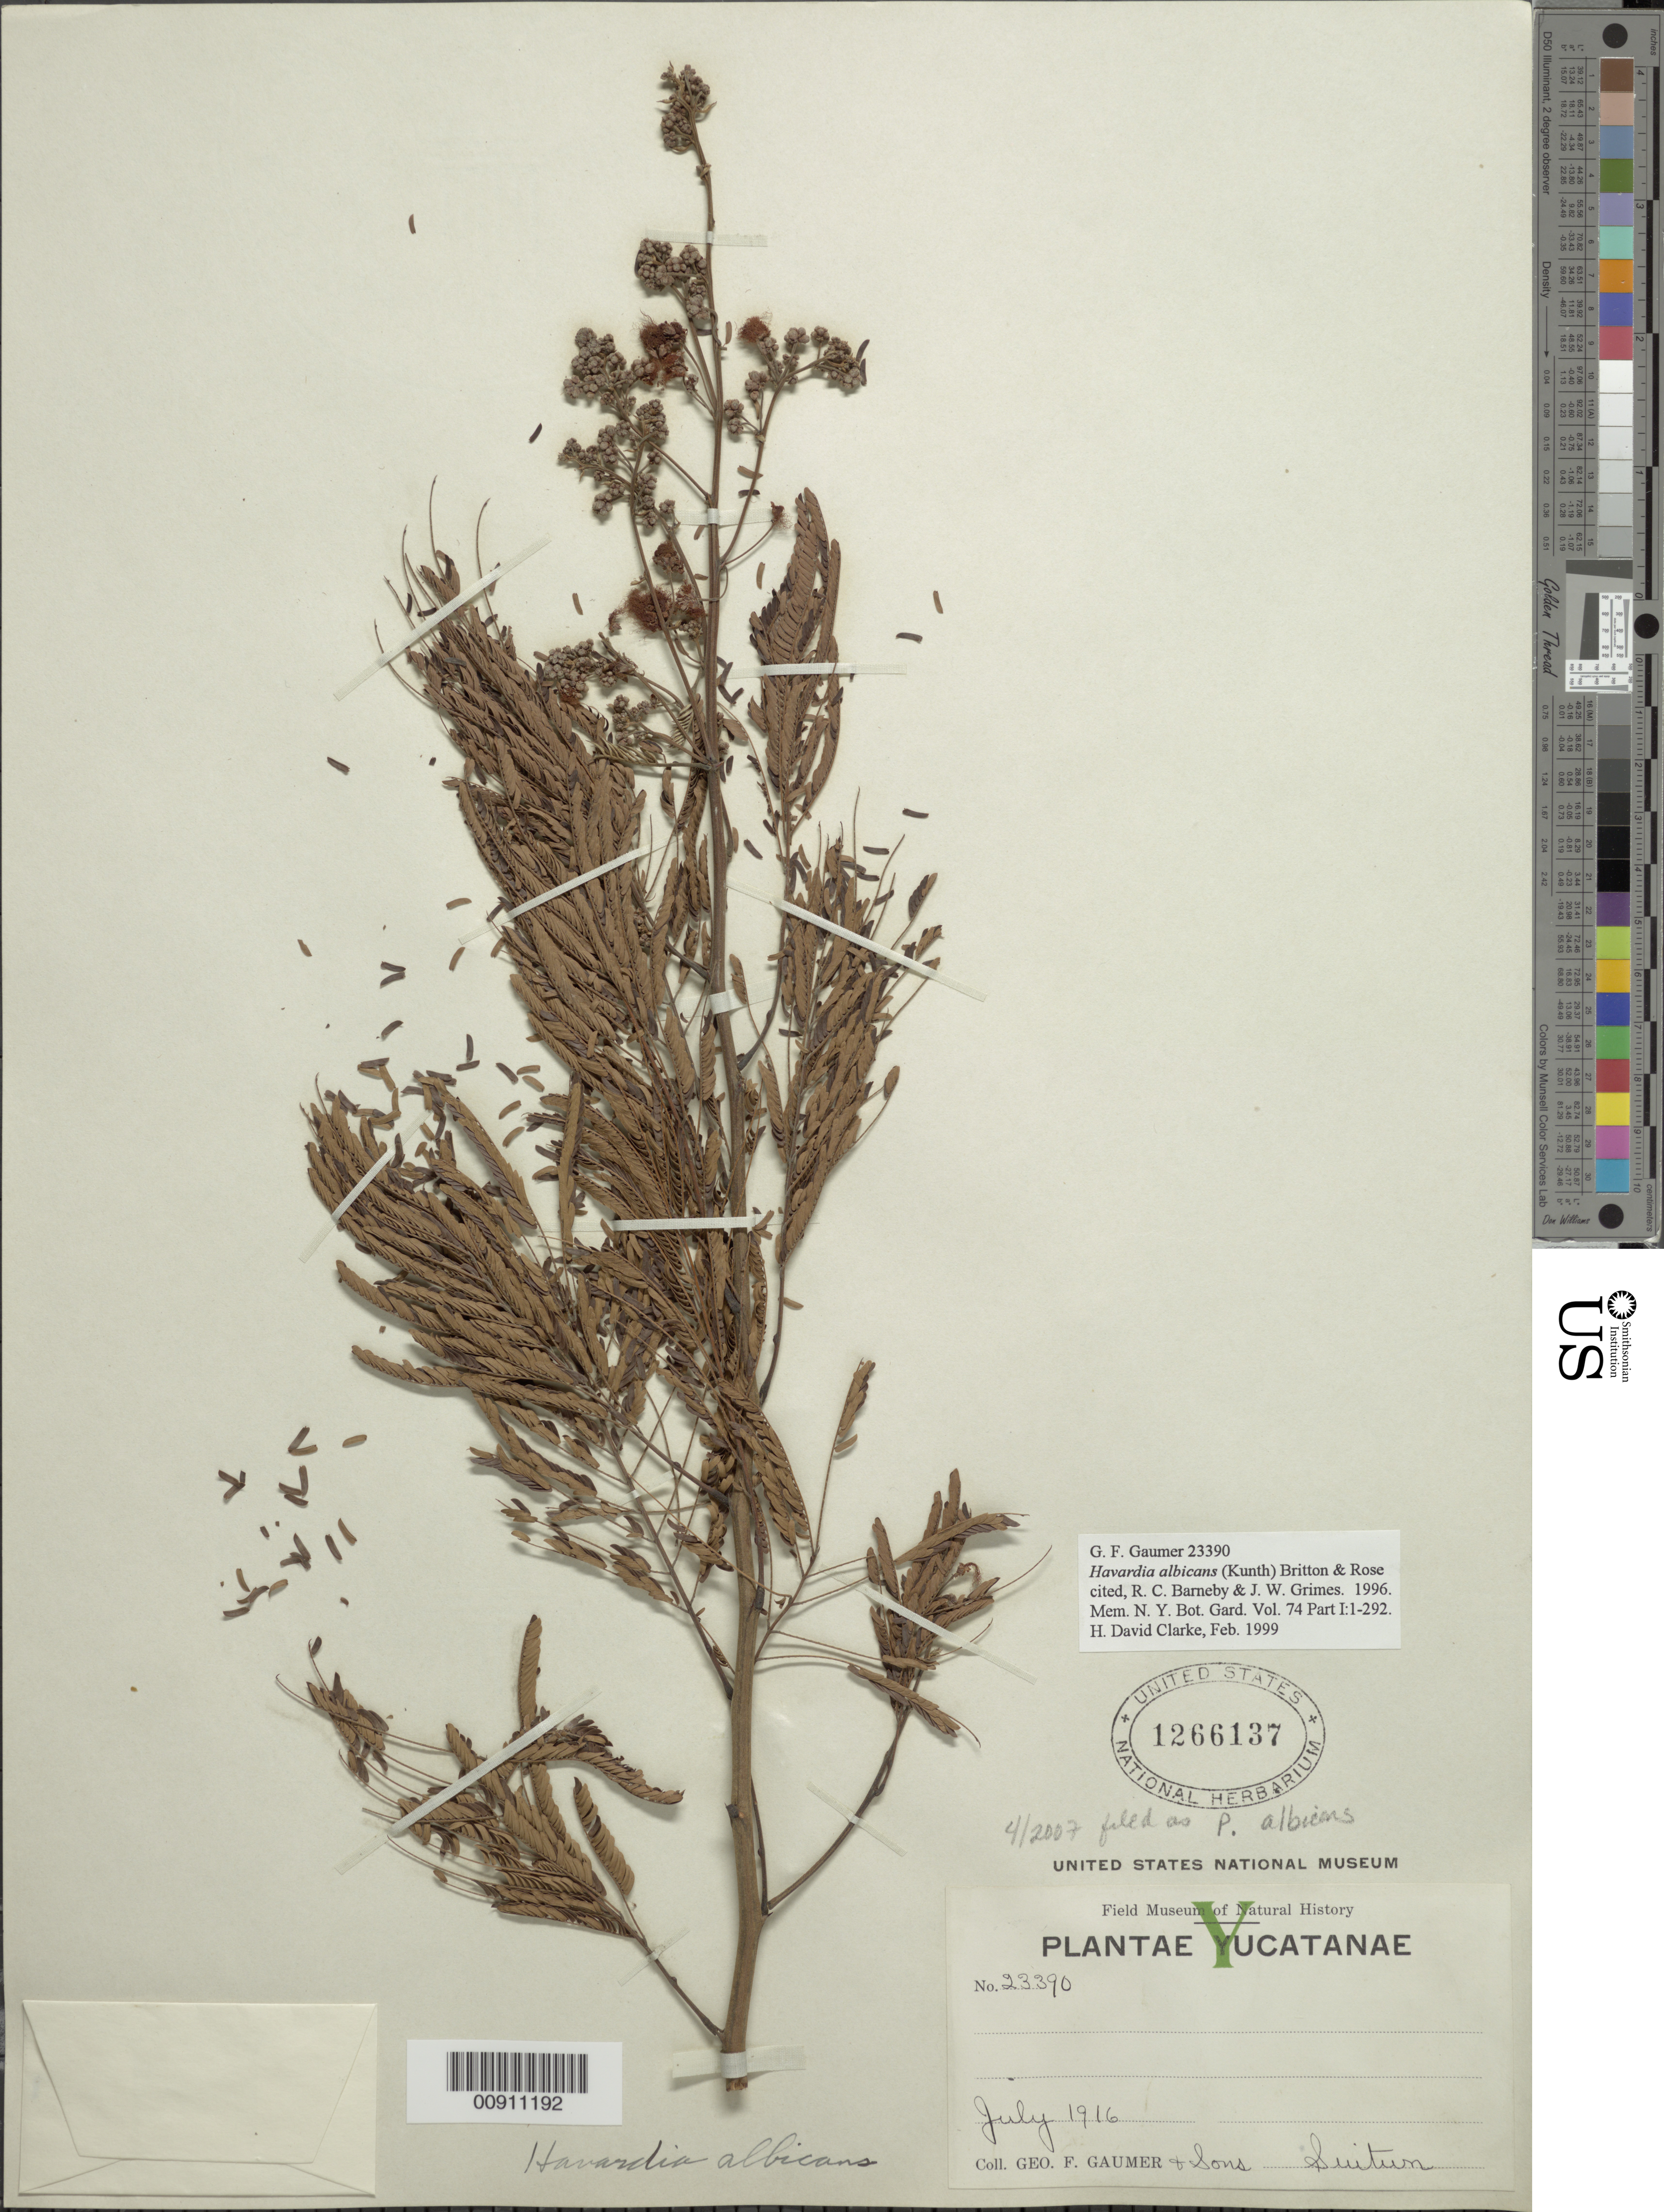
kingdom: Plantae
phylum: Tracheophyta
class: Magnoliopsida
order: Fabales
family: Fabaceae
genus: Havardia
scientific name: Havardia albicans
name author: (Kunth) Britton & Rose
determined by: Clarke, H. D.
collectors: G. F. Gaumer & et al.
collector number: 23390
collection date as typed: Jul 1916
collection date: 1916-07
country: Mexico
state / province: Yucatán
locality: Suitun, Yucatán.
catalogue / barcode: US 1266137